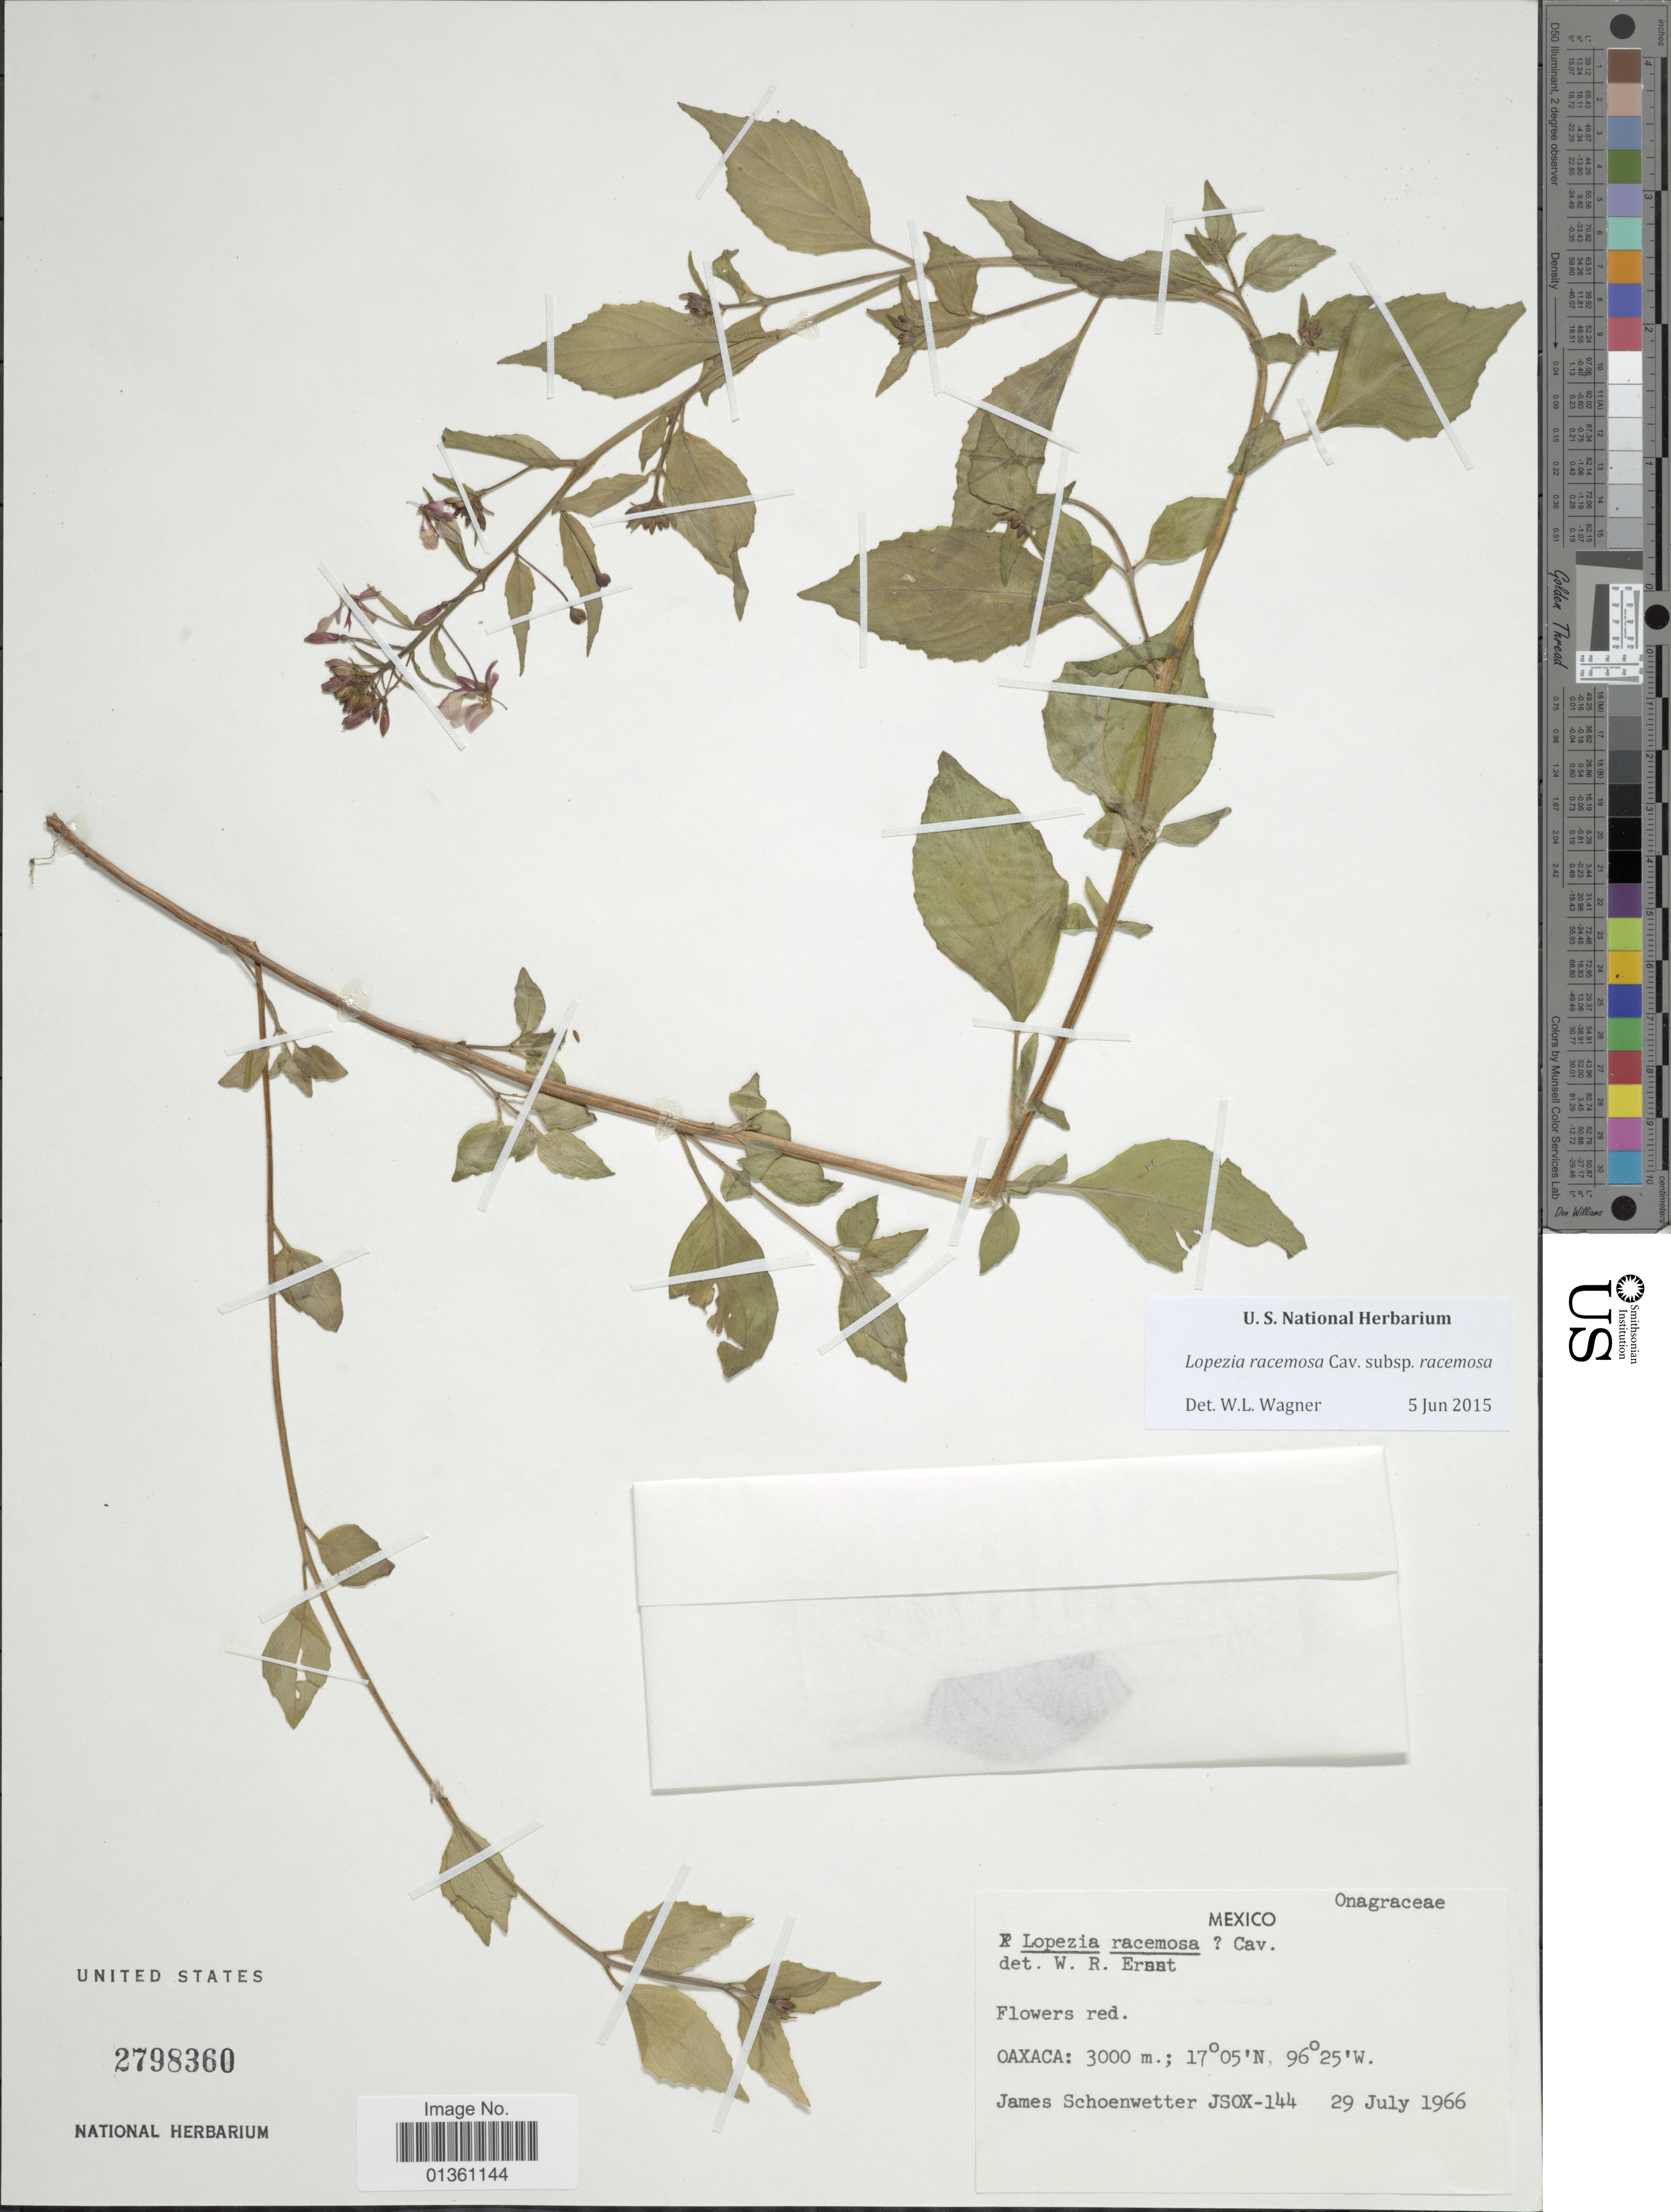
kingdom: Plantae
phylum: Tracheophyta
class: Magnoliopsida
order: Myrtales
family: Onagraceae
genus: Lopezia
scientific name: Lopezia racemosa subsp. racemosa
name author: Cav.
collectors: J. Schoenwetter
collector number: JSOX-144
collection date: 1966-07-29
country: Mexico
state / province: Oaxaca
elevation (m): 3000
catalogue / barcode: US 2798360